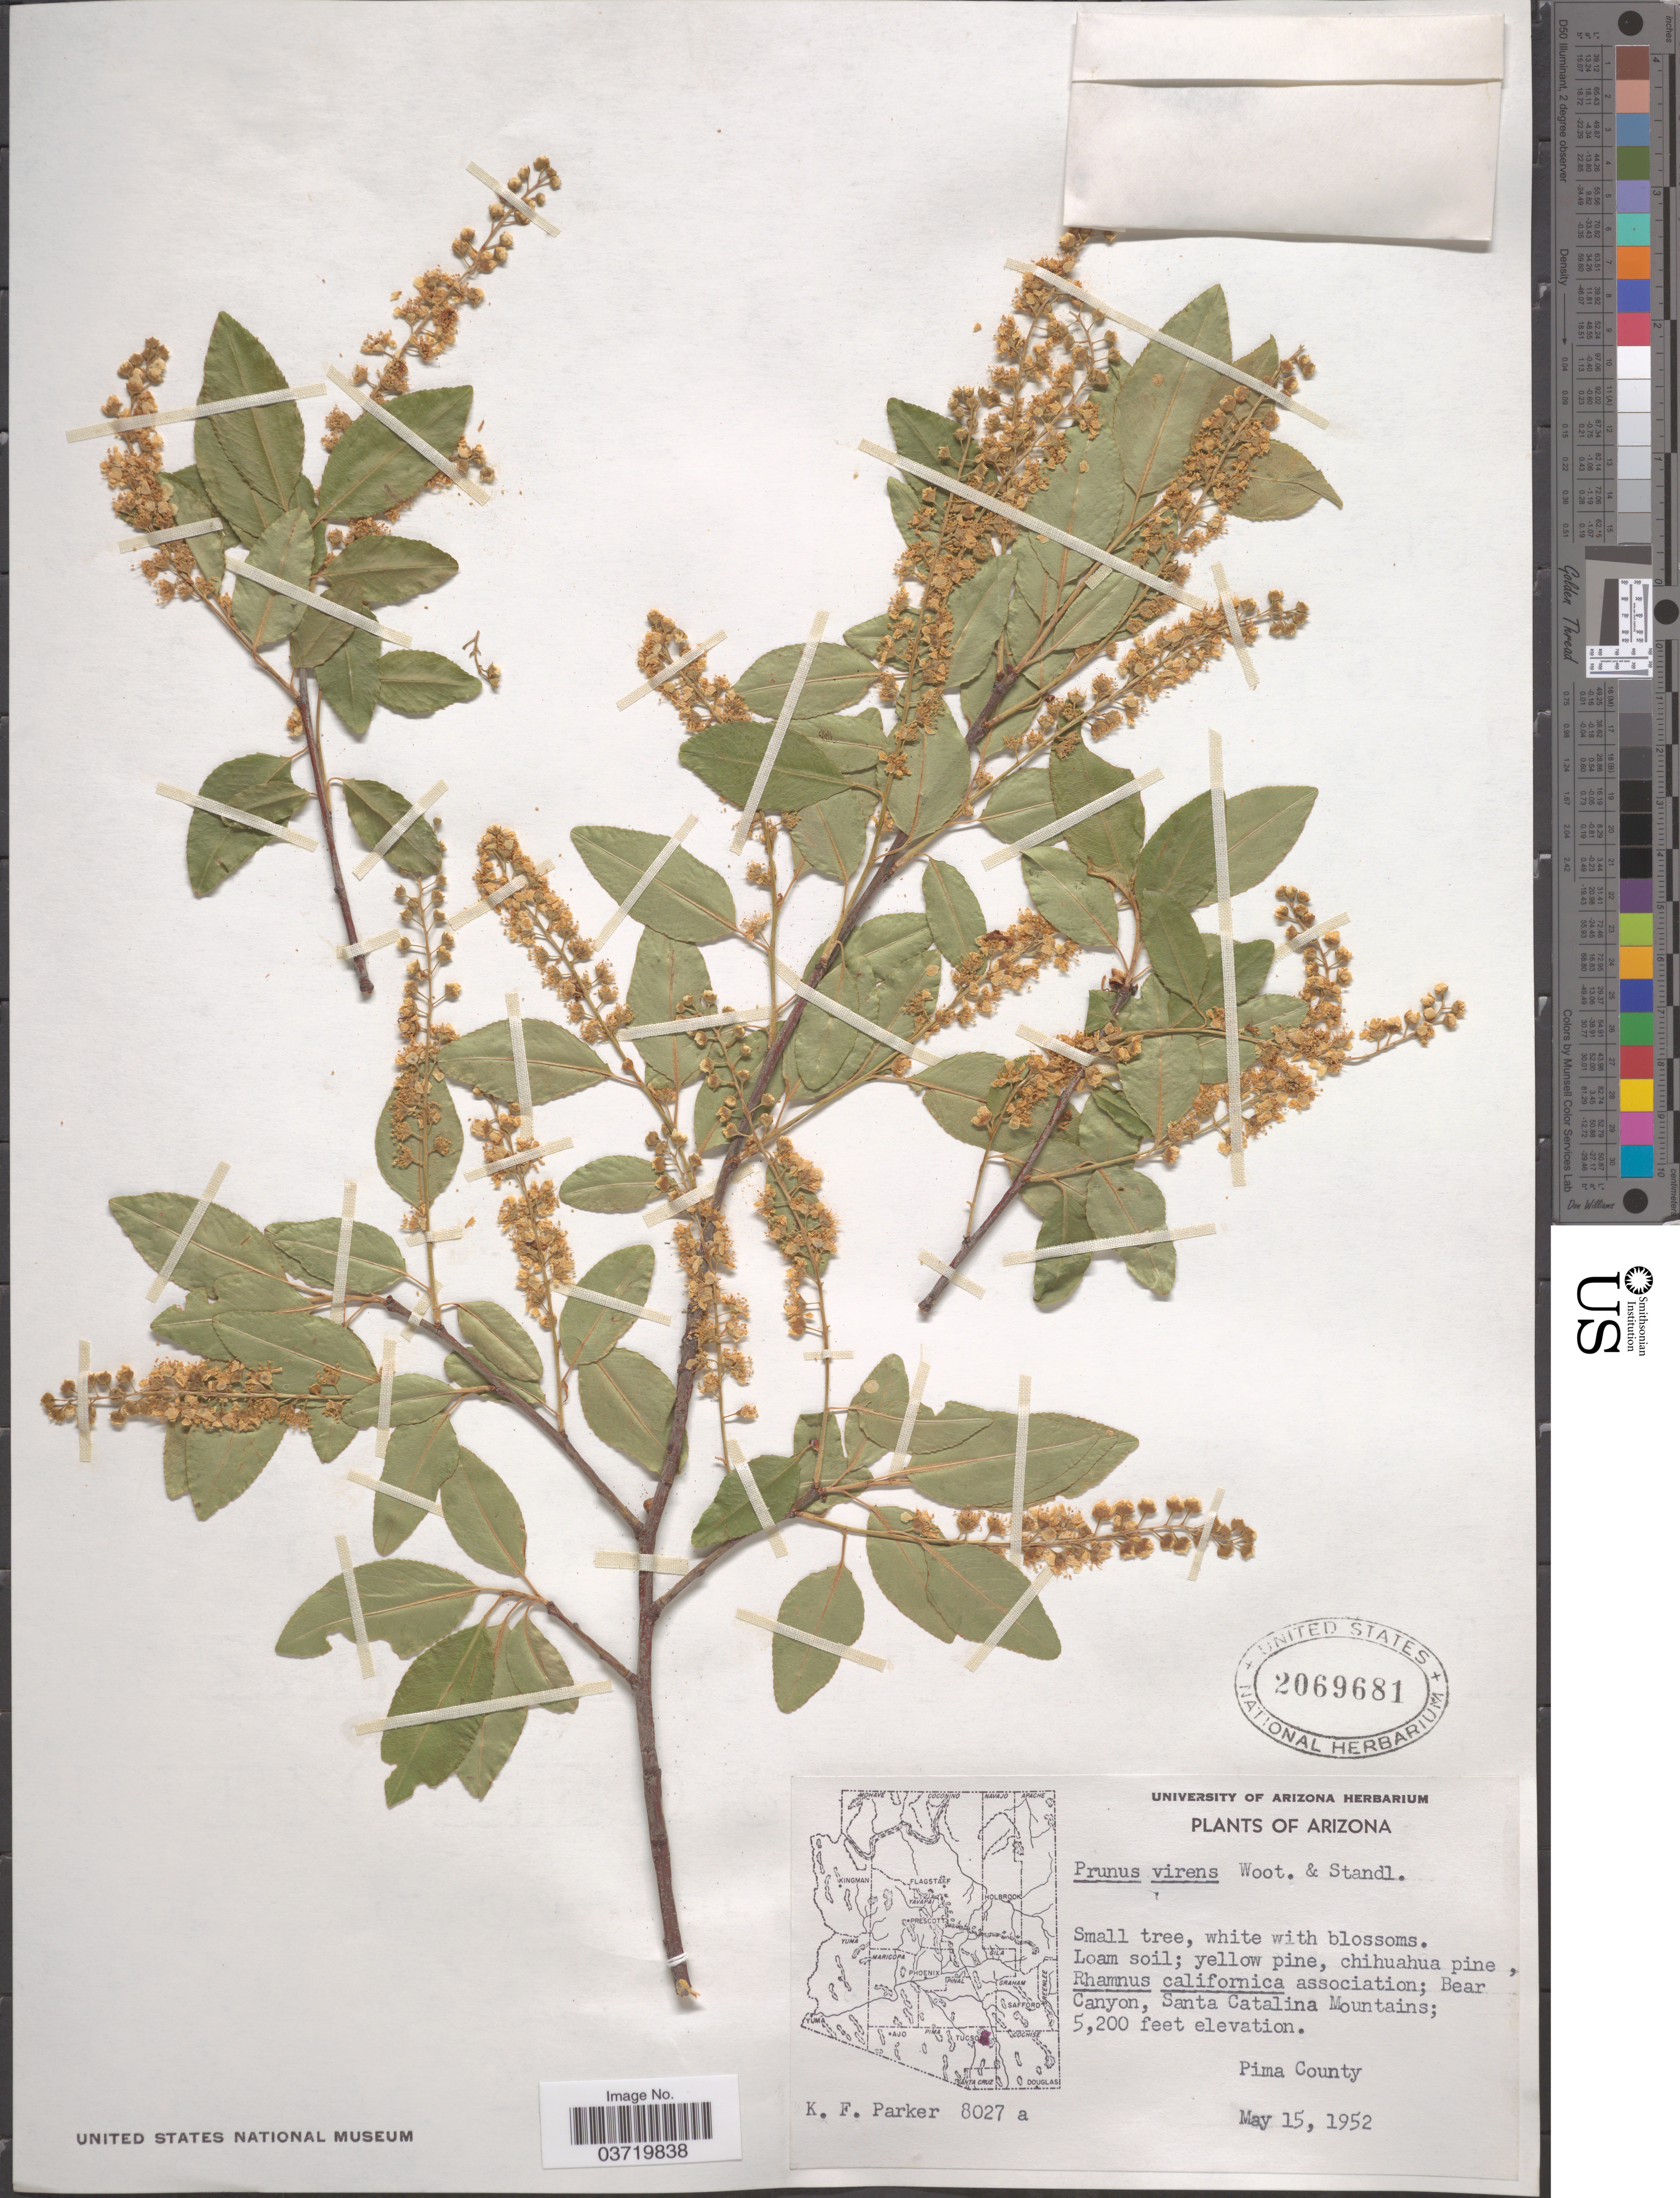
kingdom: Plantae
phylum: Tracheophyta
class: Magnoliopsida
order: Rosales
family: Rosaceae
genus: Prunus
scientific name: Prunus serotina var. rufula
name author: (Wooton & Standl.) McVaugh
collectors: K. F. Parker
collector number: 8027a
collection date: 1952-05-15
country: United States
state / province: Arizona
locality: Bear Canyon, Santa Catalina Mountains. Pima County.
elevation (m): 1585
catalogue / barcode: US 2069681